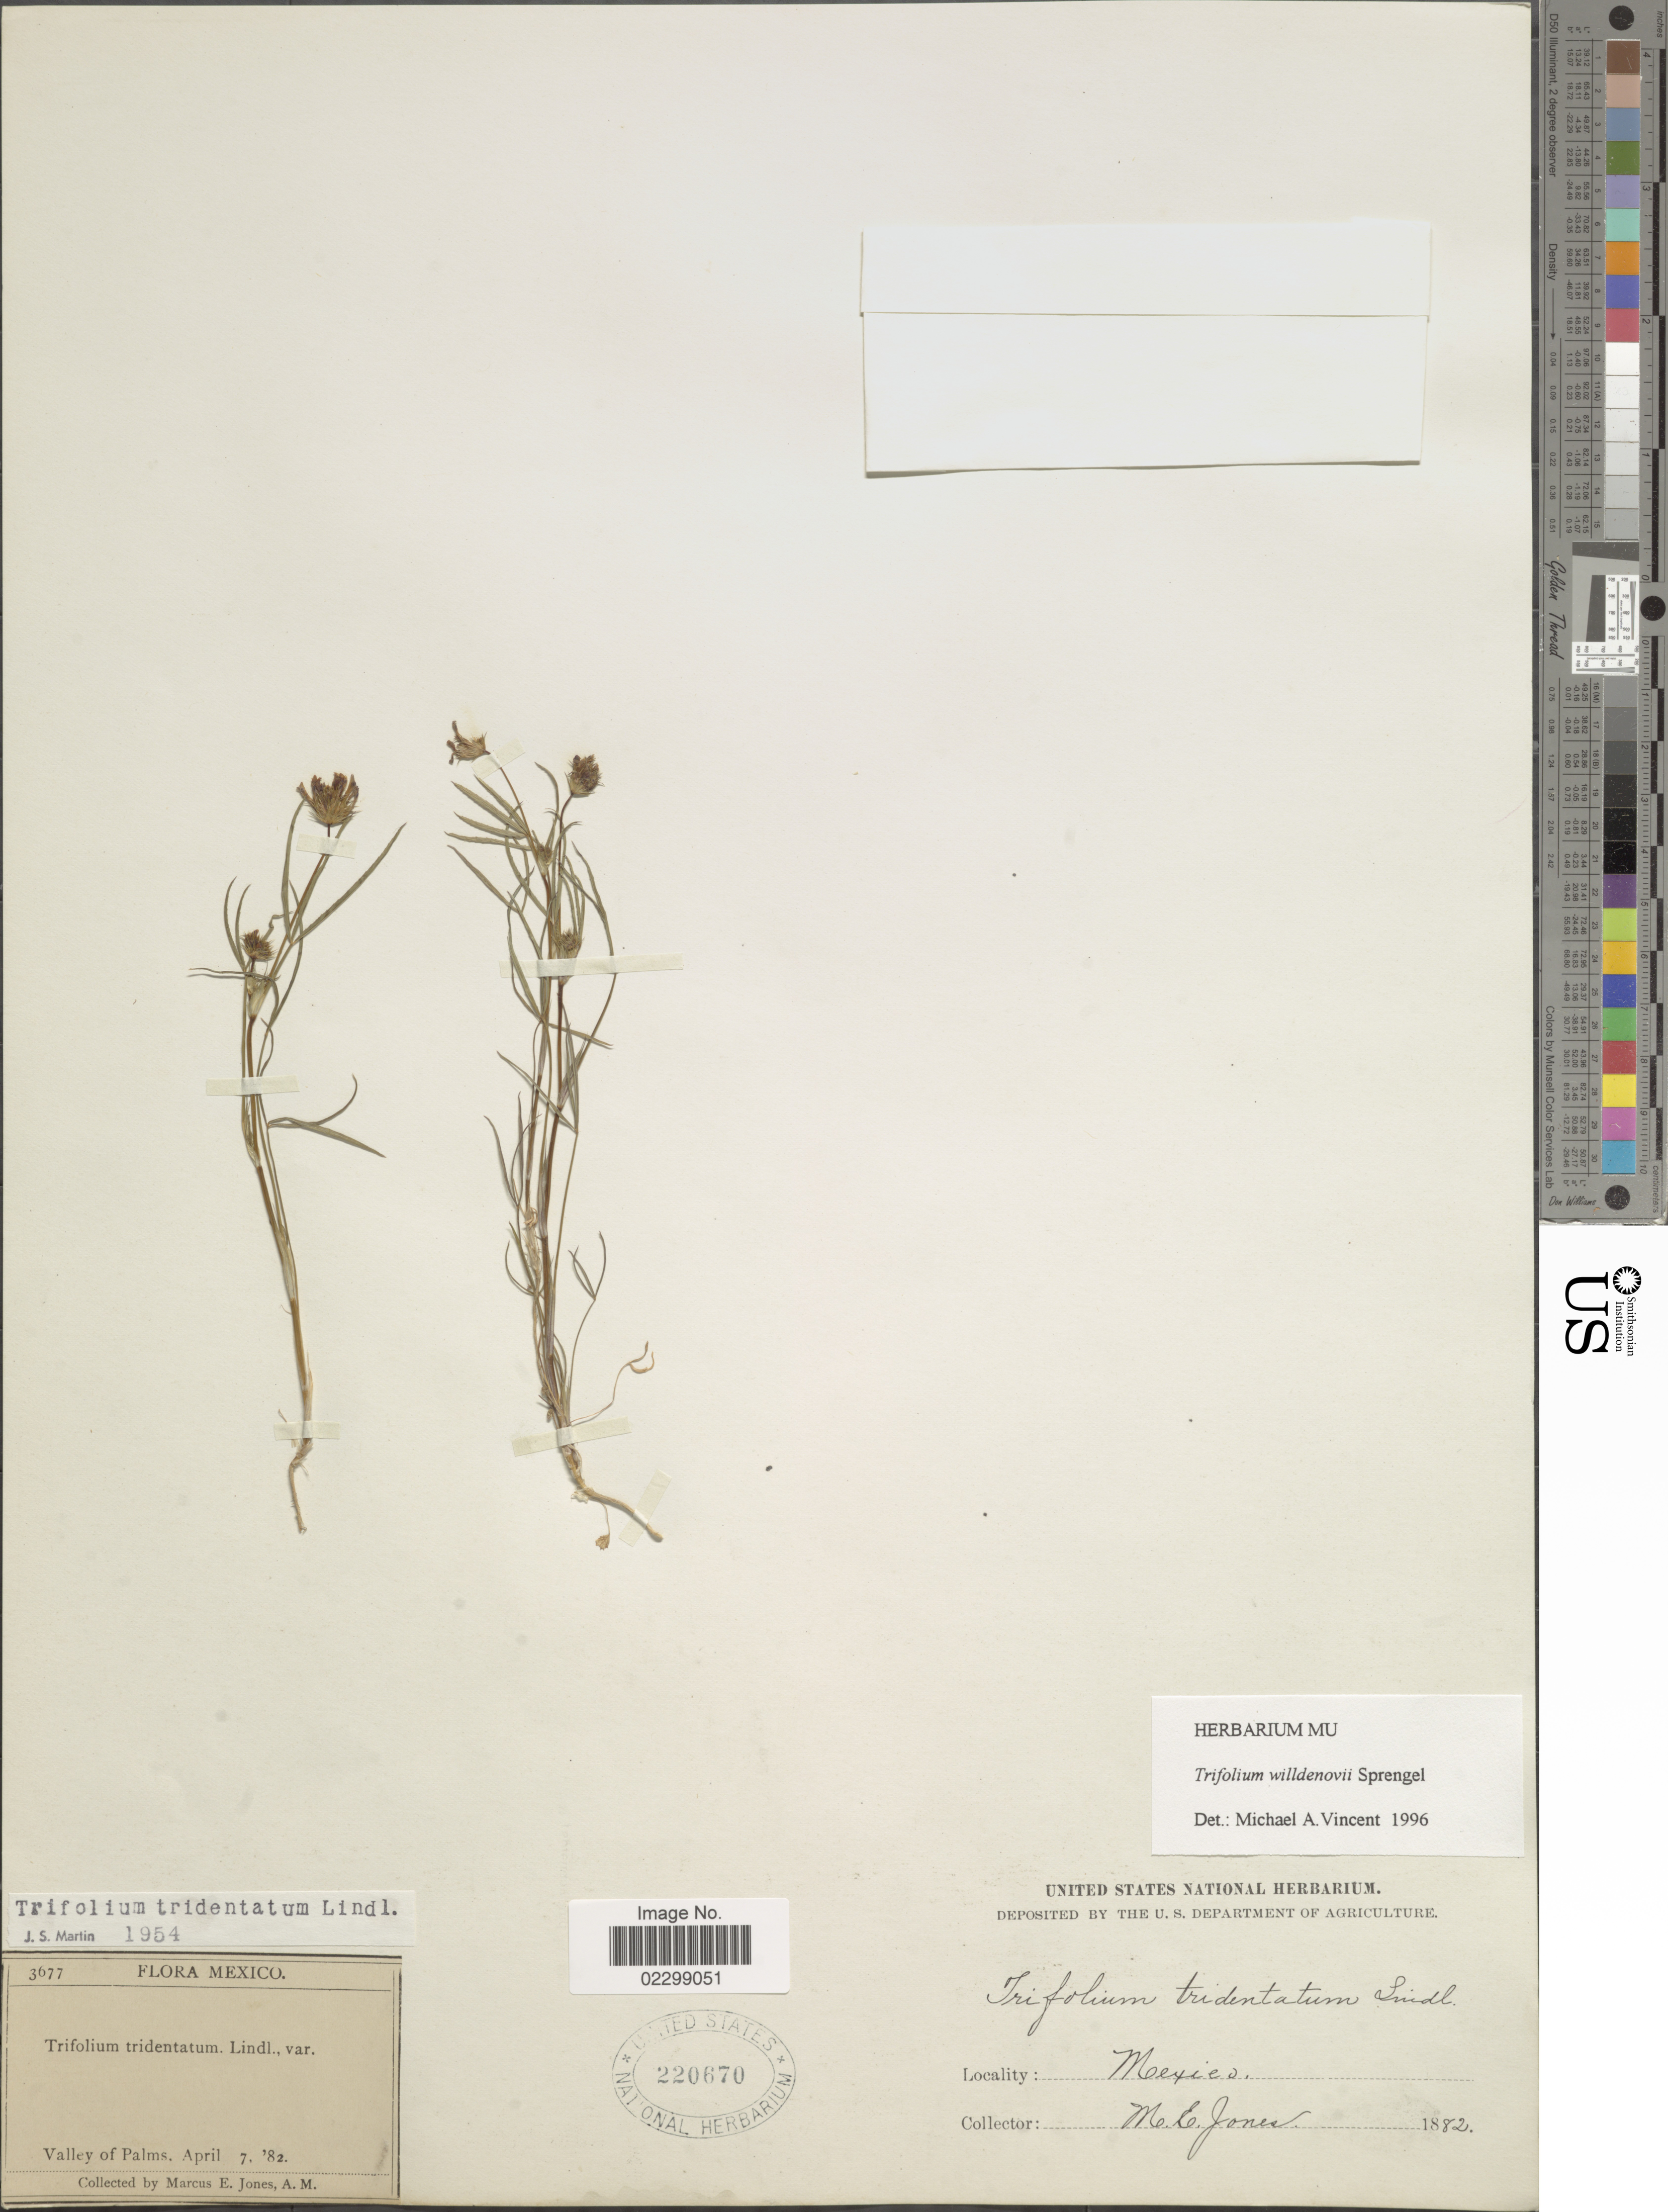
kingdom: Plantae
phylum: Tracheophyta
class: Magnoliopsida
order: Fabales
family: Fabaceae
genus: Trifolium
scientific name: Trifolium willdenovii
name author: Spreng.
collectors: M. E. Jones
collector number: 3677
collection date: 1882-04-07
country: Mexico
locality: Valley of Palms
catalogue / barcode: US 220670